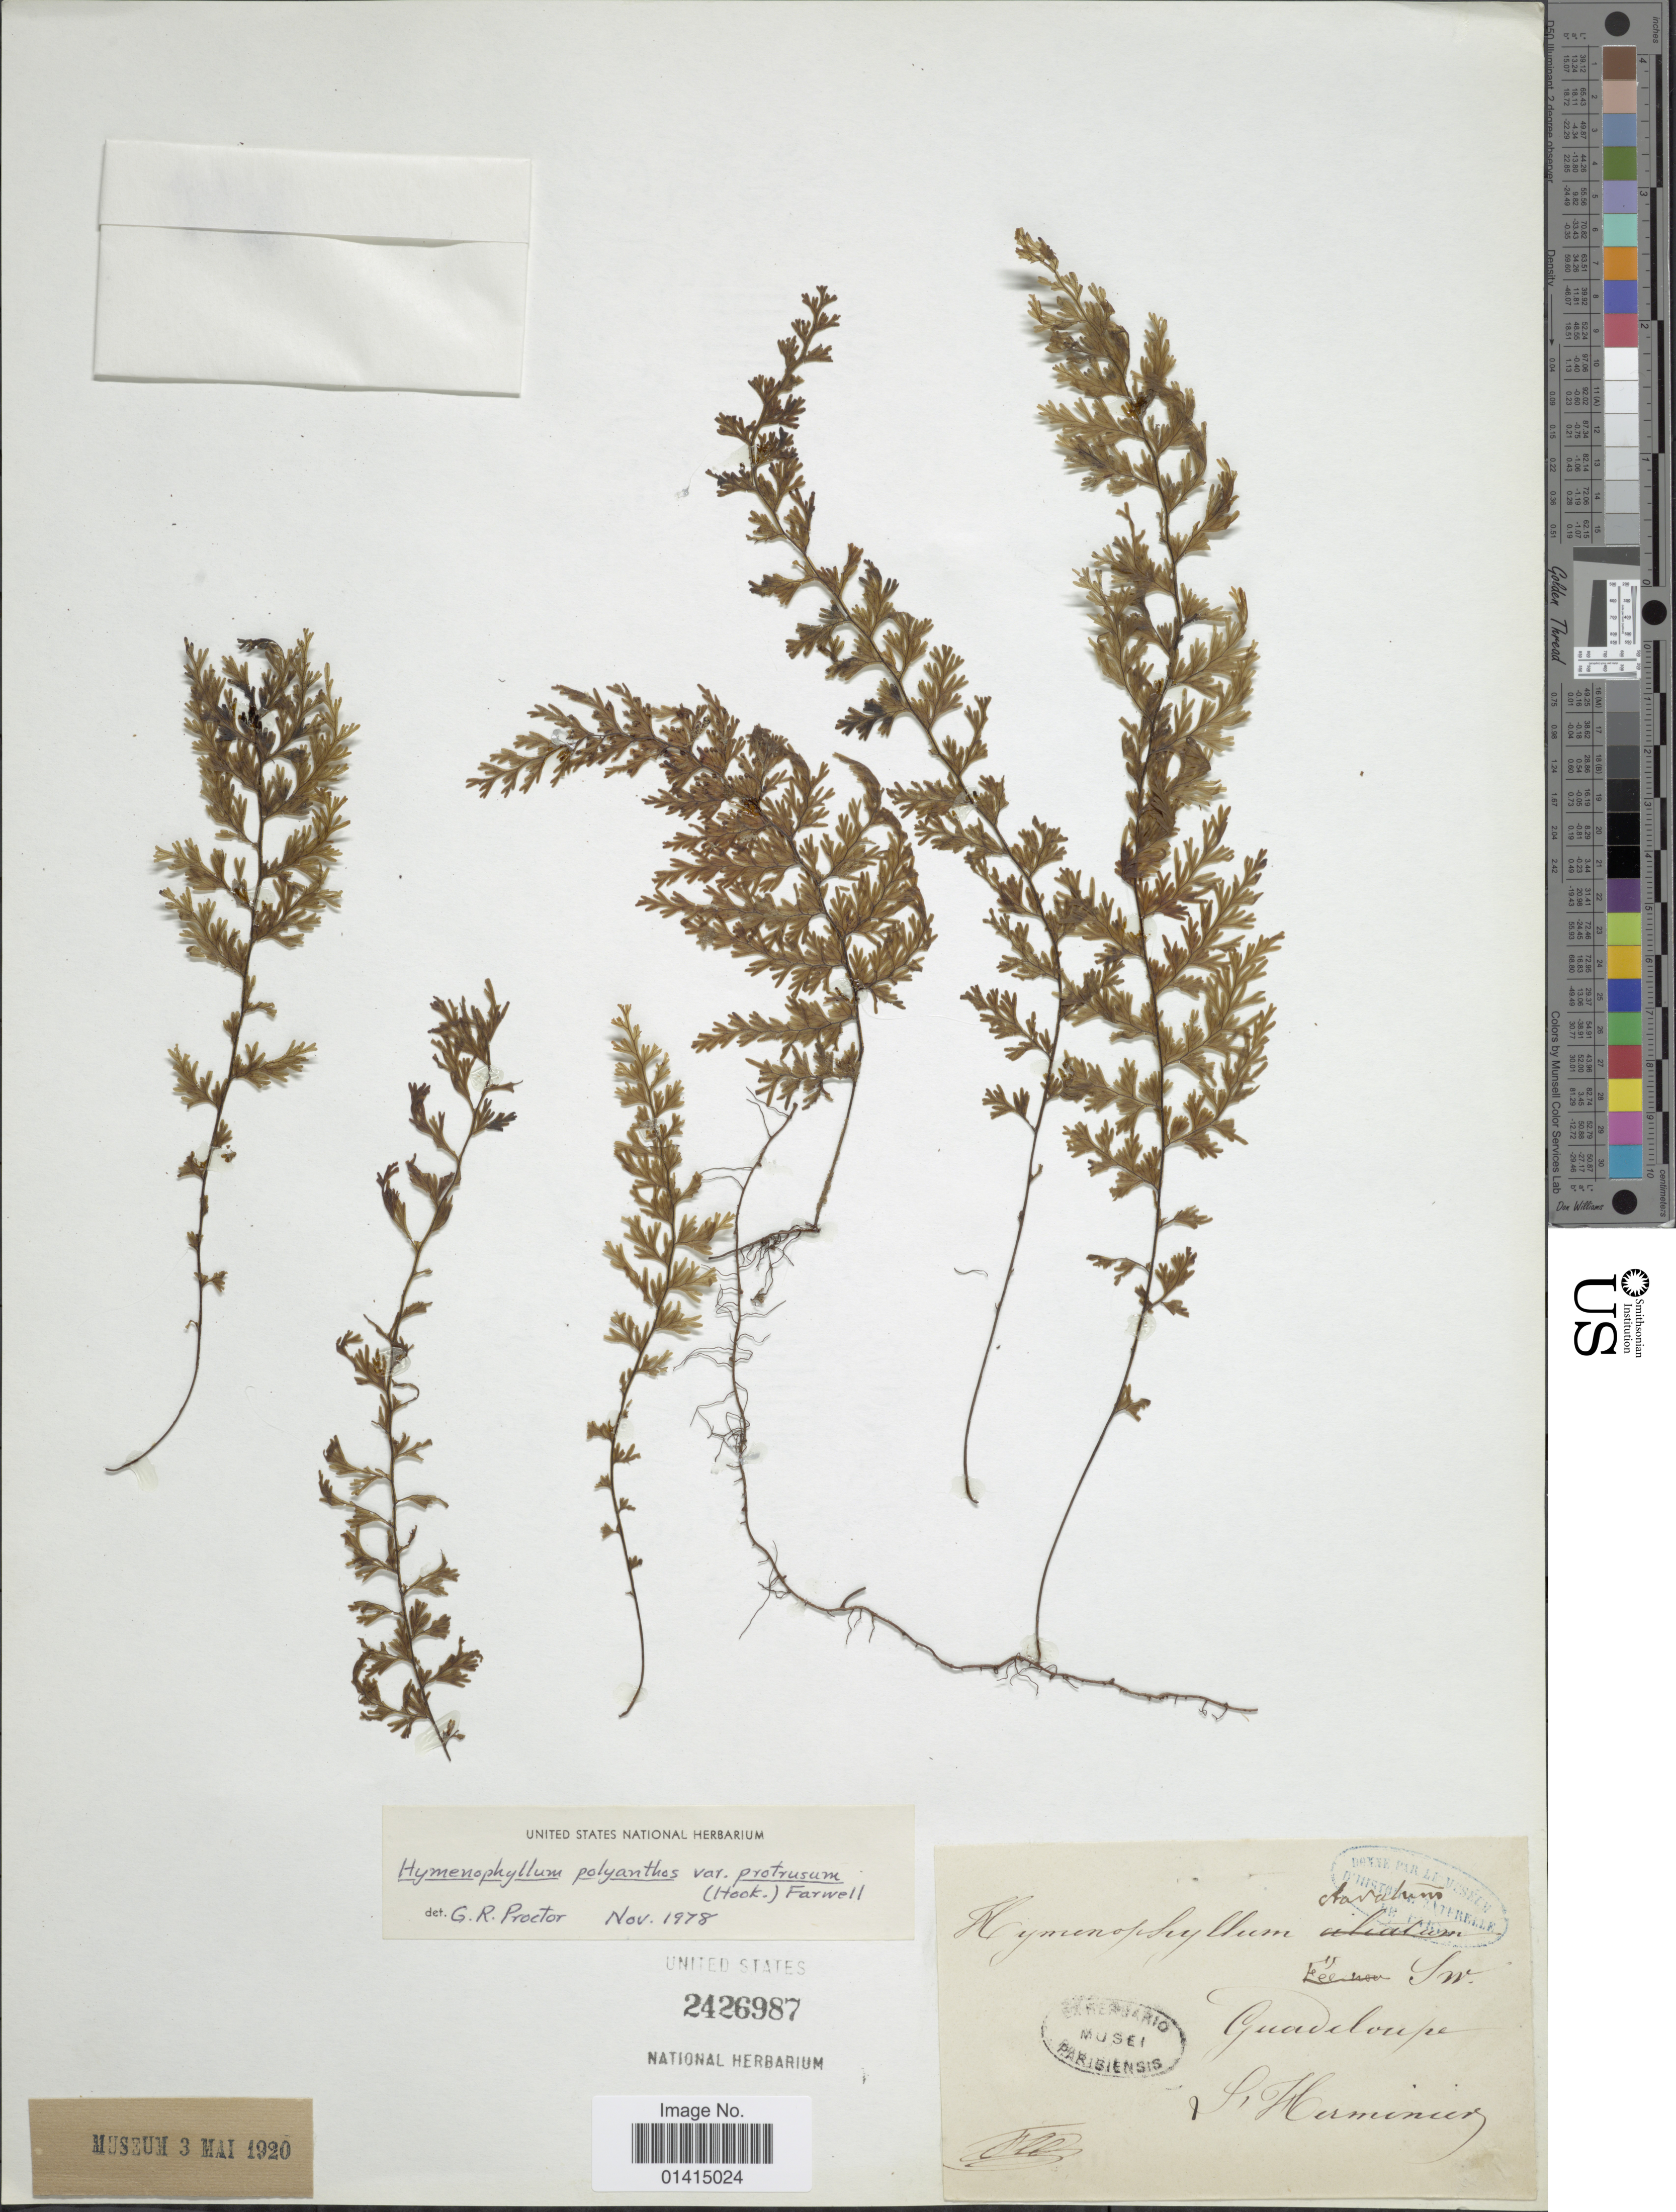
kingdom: Plantae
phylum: Tracheophyta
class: Polypodiopsida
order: Hymenophyllales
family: Hymenophyllaceae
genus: Hymenophyllum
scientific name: Hymenophyllum decurrens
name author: (Jacq.) Sw.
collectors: F. L'Herminier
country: Guadeloupe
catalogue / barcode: US 2426987